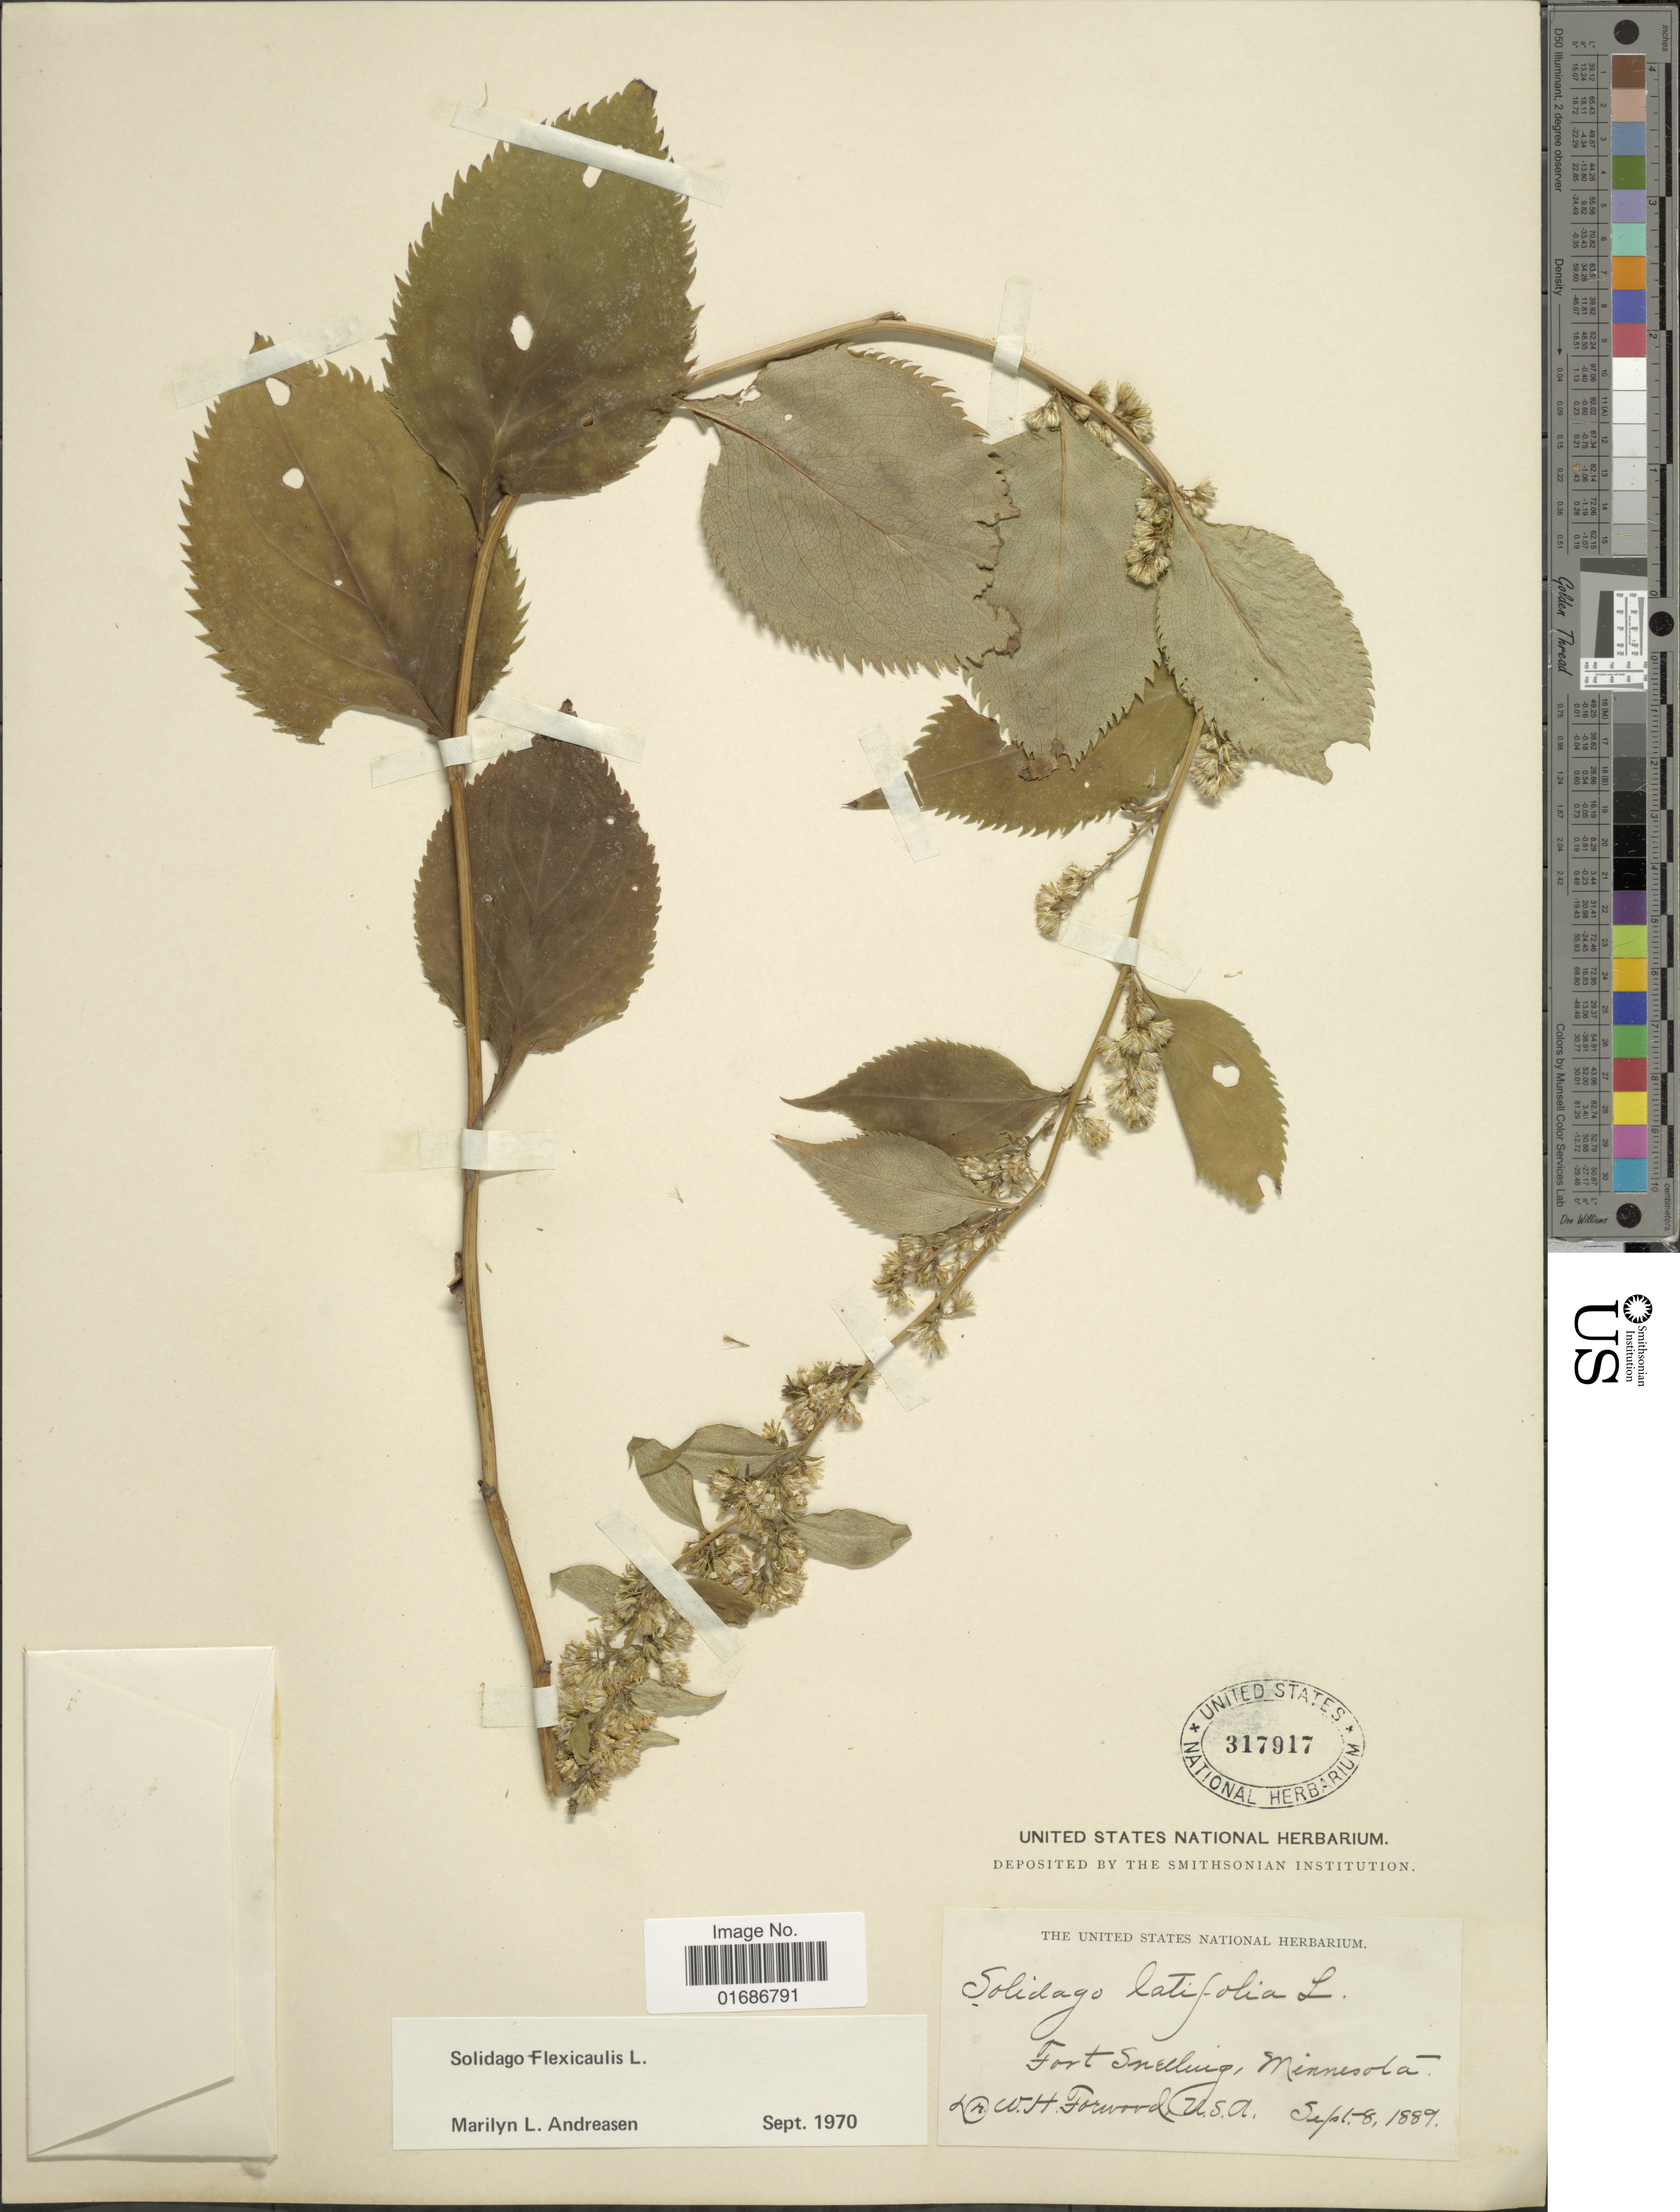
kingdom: Plantae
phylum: Tracheophyta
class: Magnoliopsida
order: Asterales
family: Asteraceae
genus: Solidago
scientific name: Solidago flexicaulis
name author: L.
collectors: W. Forwood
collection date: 1889-09-08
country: United States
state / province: Minnesota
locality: Fort Snelling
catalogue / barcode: US 317917